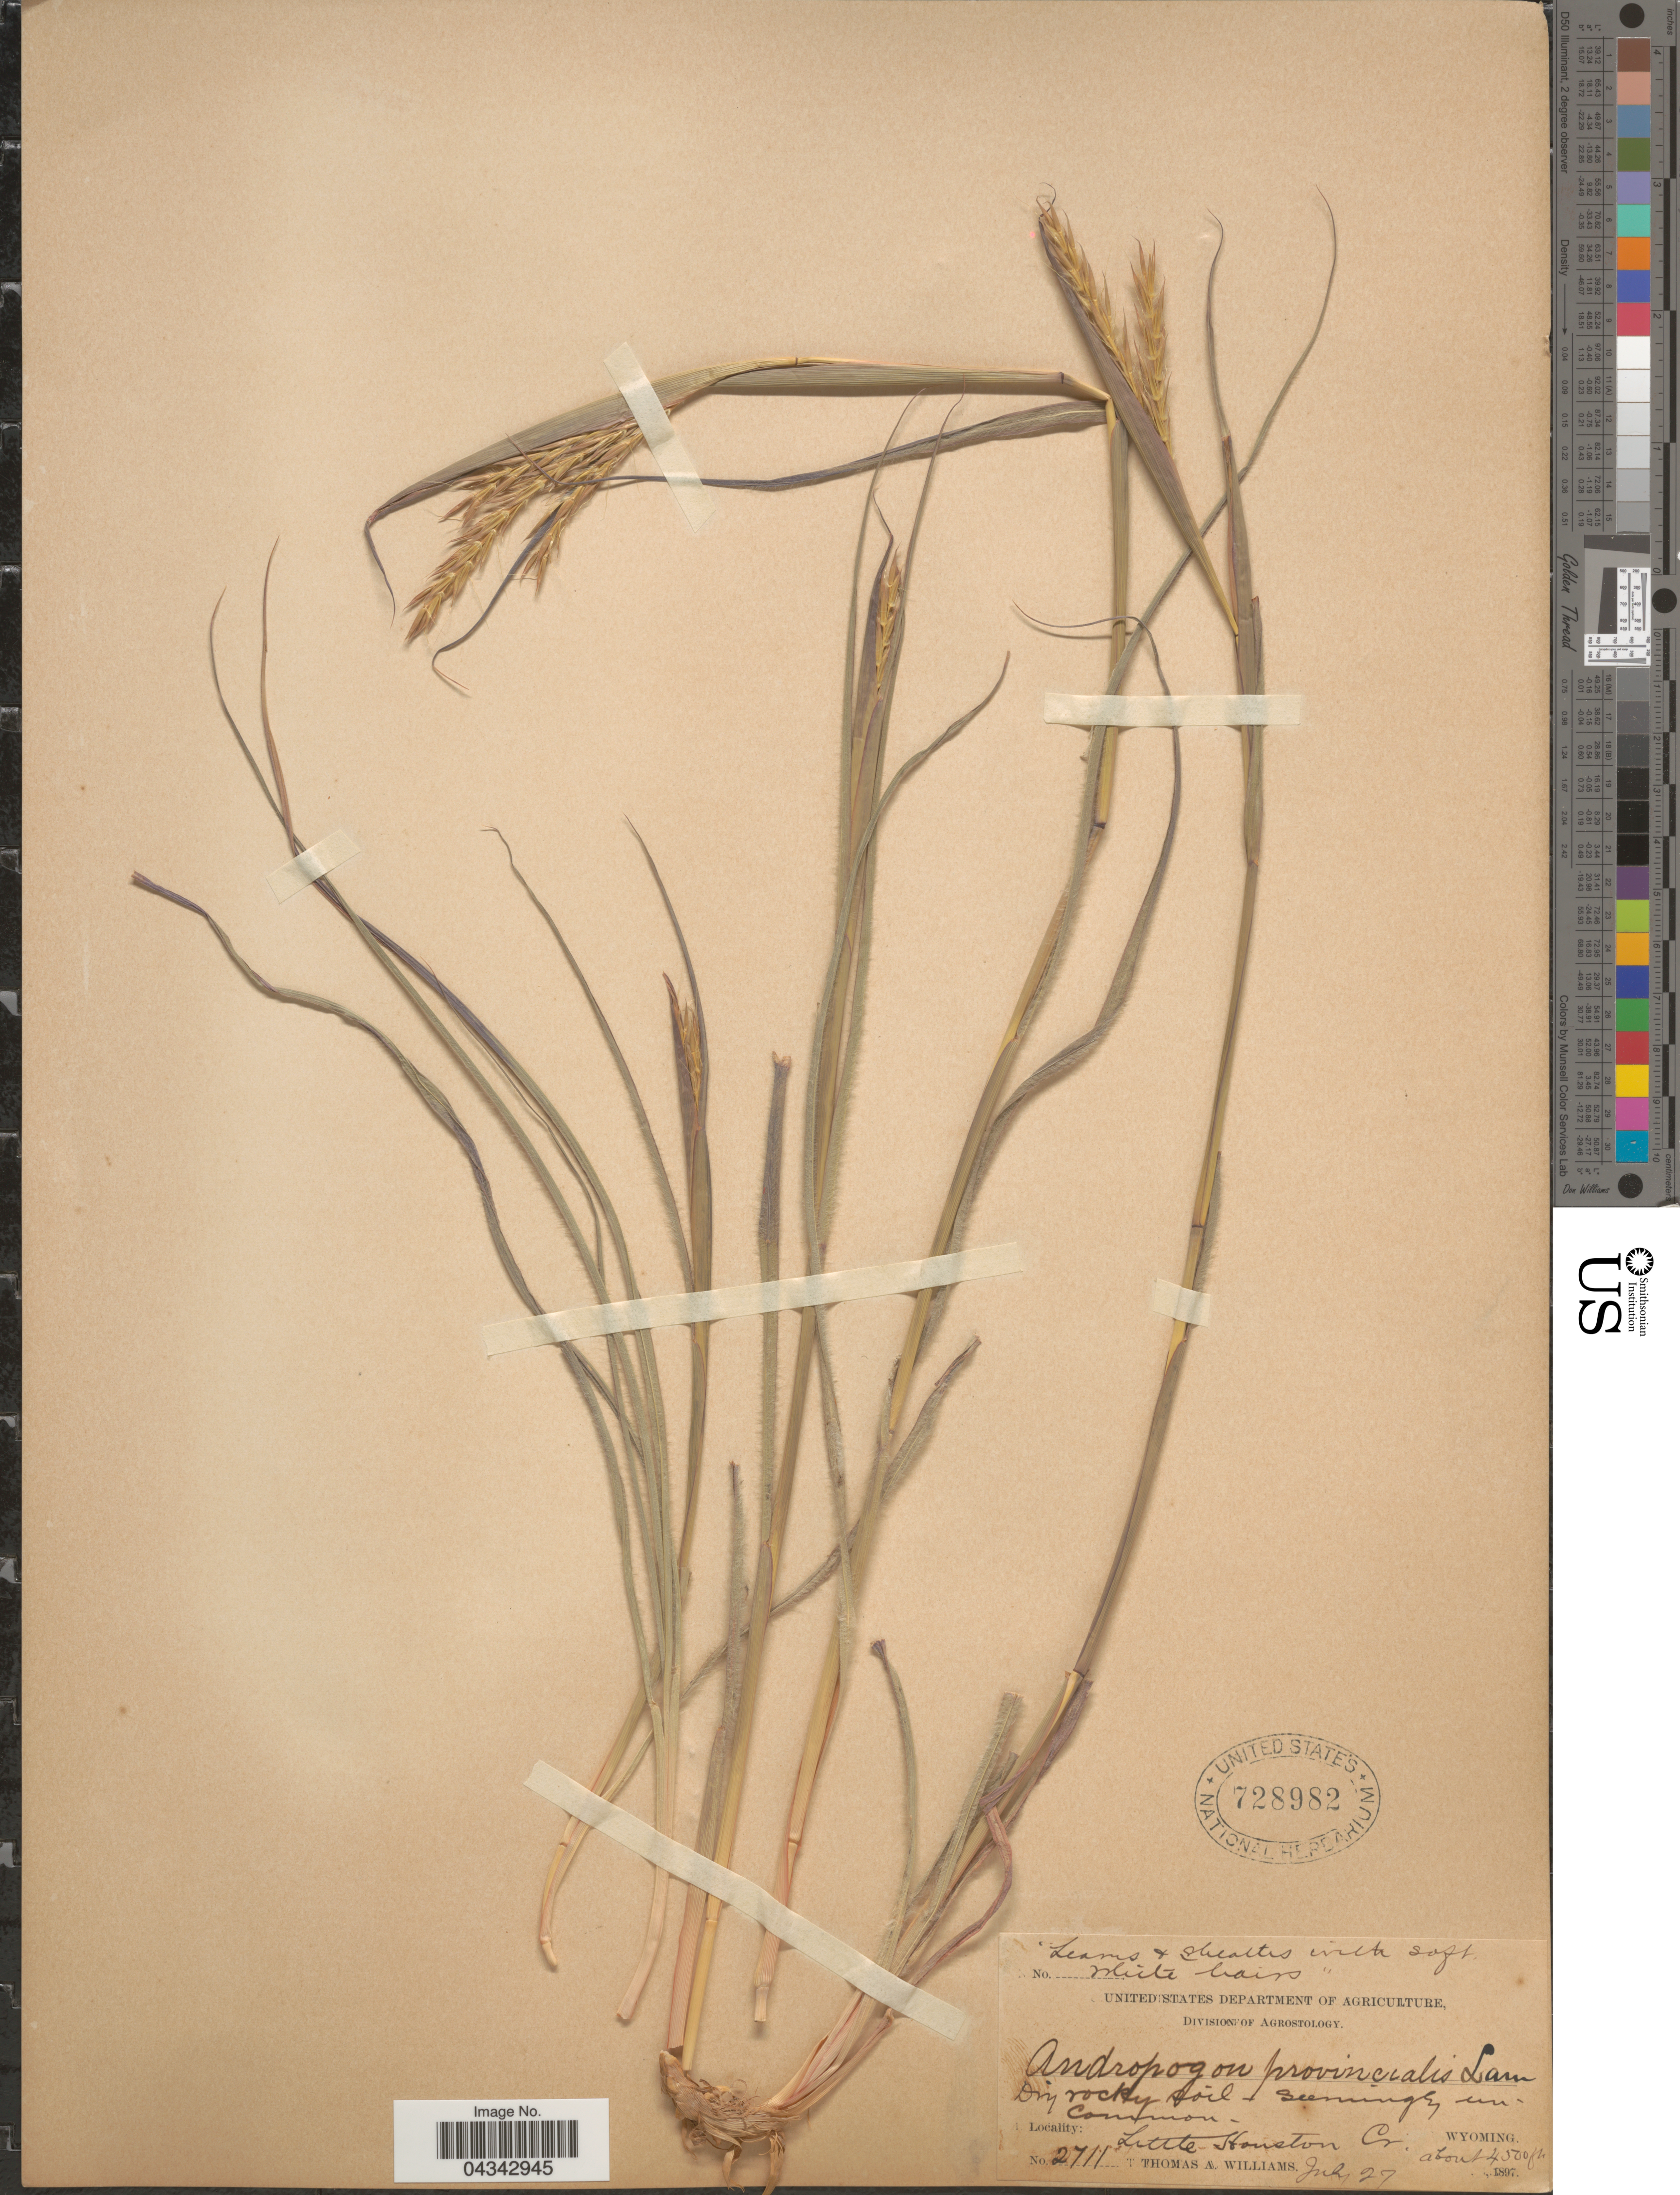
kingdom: Plantae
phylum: Tracheophyta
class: Liliopsida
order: Poales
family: Poaceae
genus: Andropogon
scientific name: Andropogon gerardii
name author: Vitman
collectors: T. A. Williams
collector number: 2711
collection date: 1897-07-27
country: United States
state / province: Wyoming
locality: Little Houston Cr.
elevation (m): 1372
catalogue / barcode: US 728982